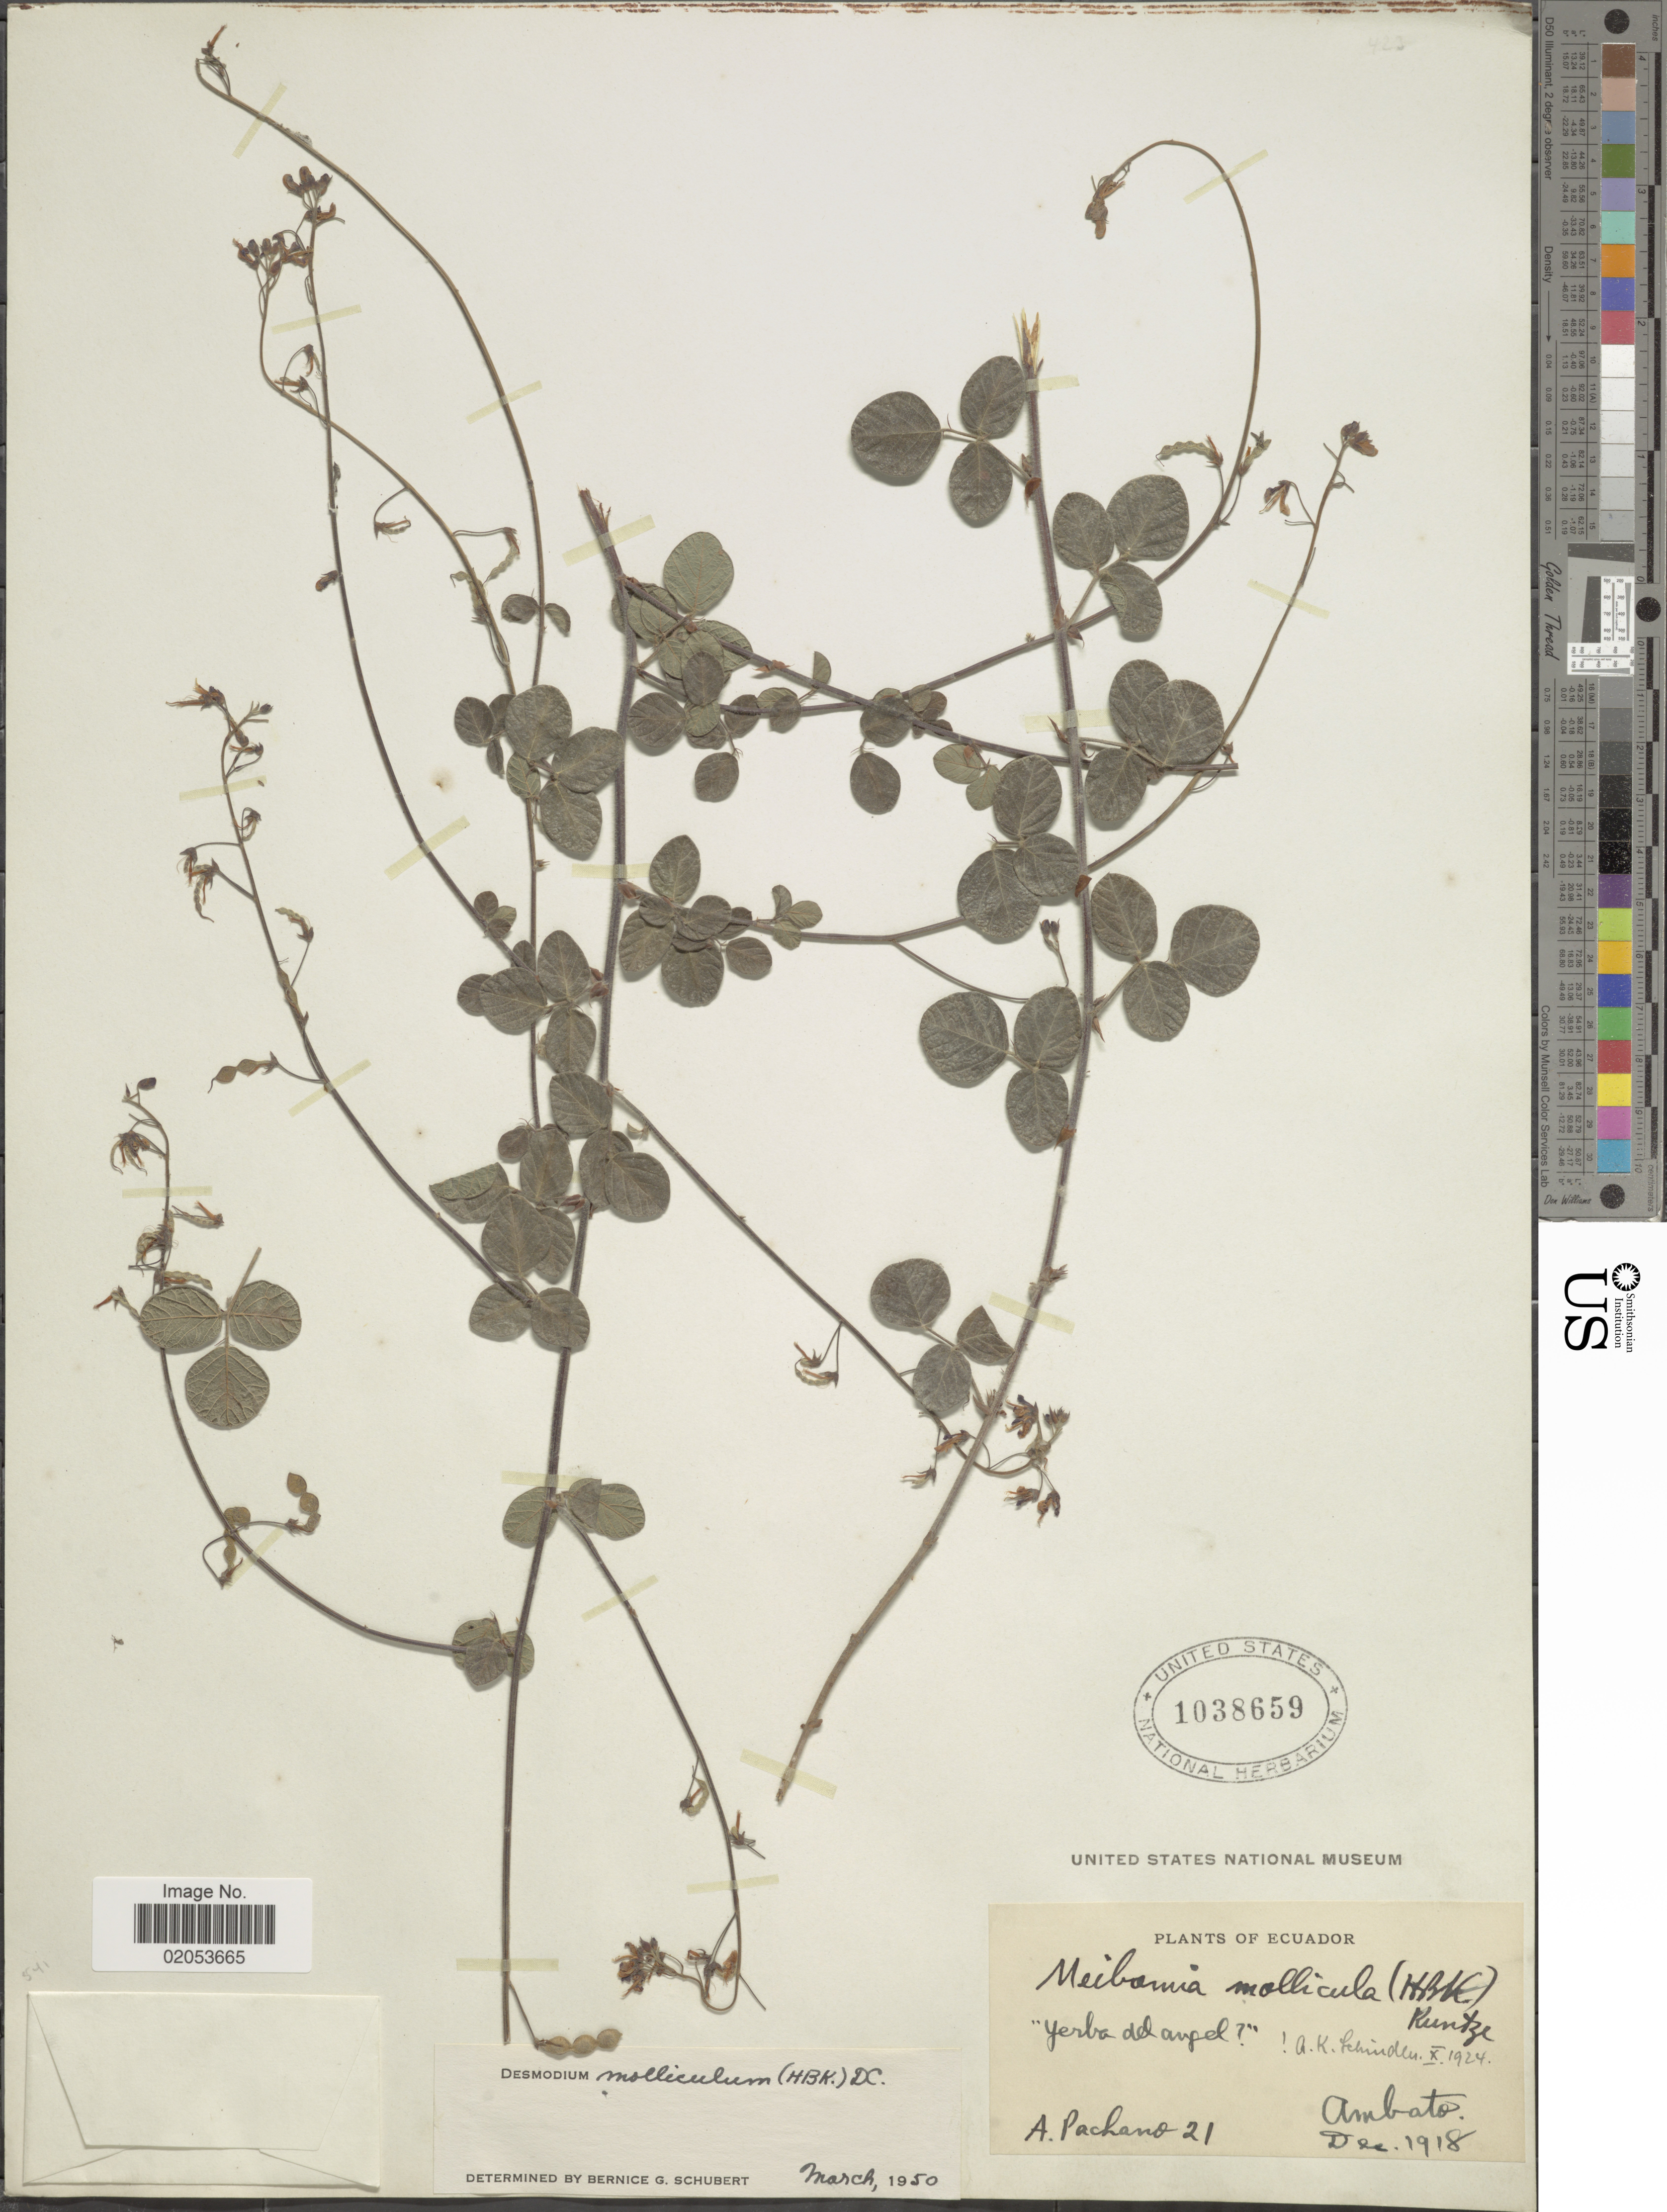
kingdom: Plantae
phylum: Tracheophyta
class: Magnoliopsida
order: Fabales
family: Fabaceae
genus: Desmodium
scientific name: Desmodium molliculum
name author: (Kunth) DC.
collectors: A. Pachano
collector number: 21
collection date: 1918-12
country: Ecuador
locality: Ambato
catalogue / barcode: US 1038659